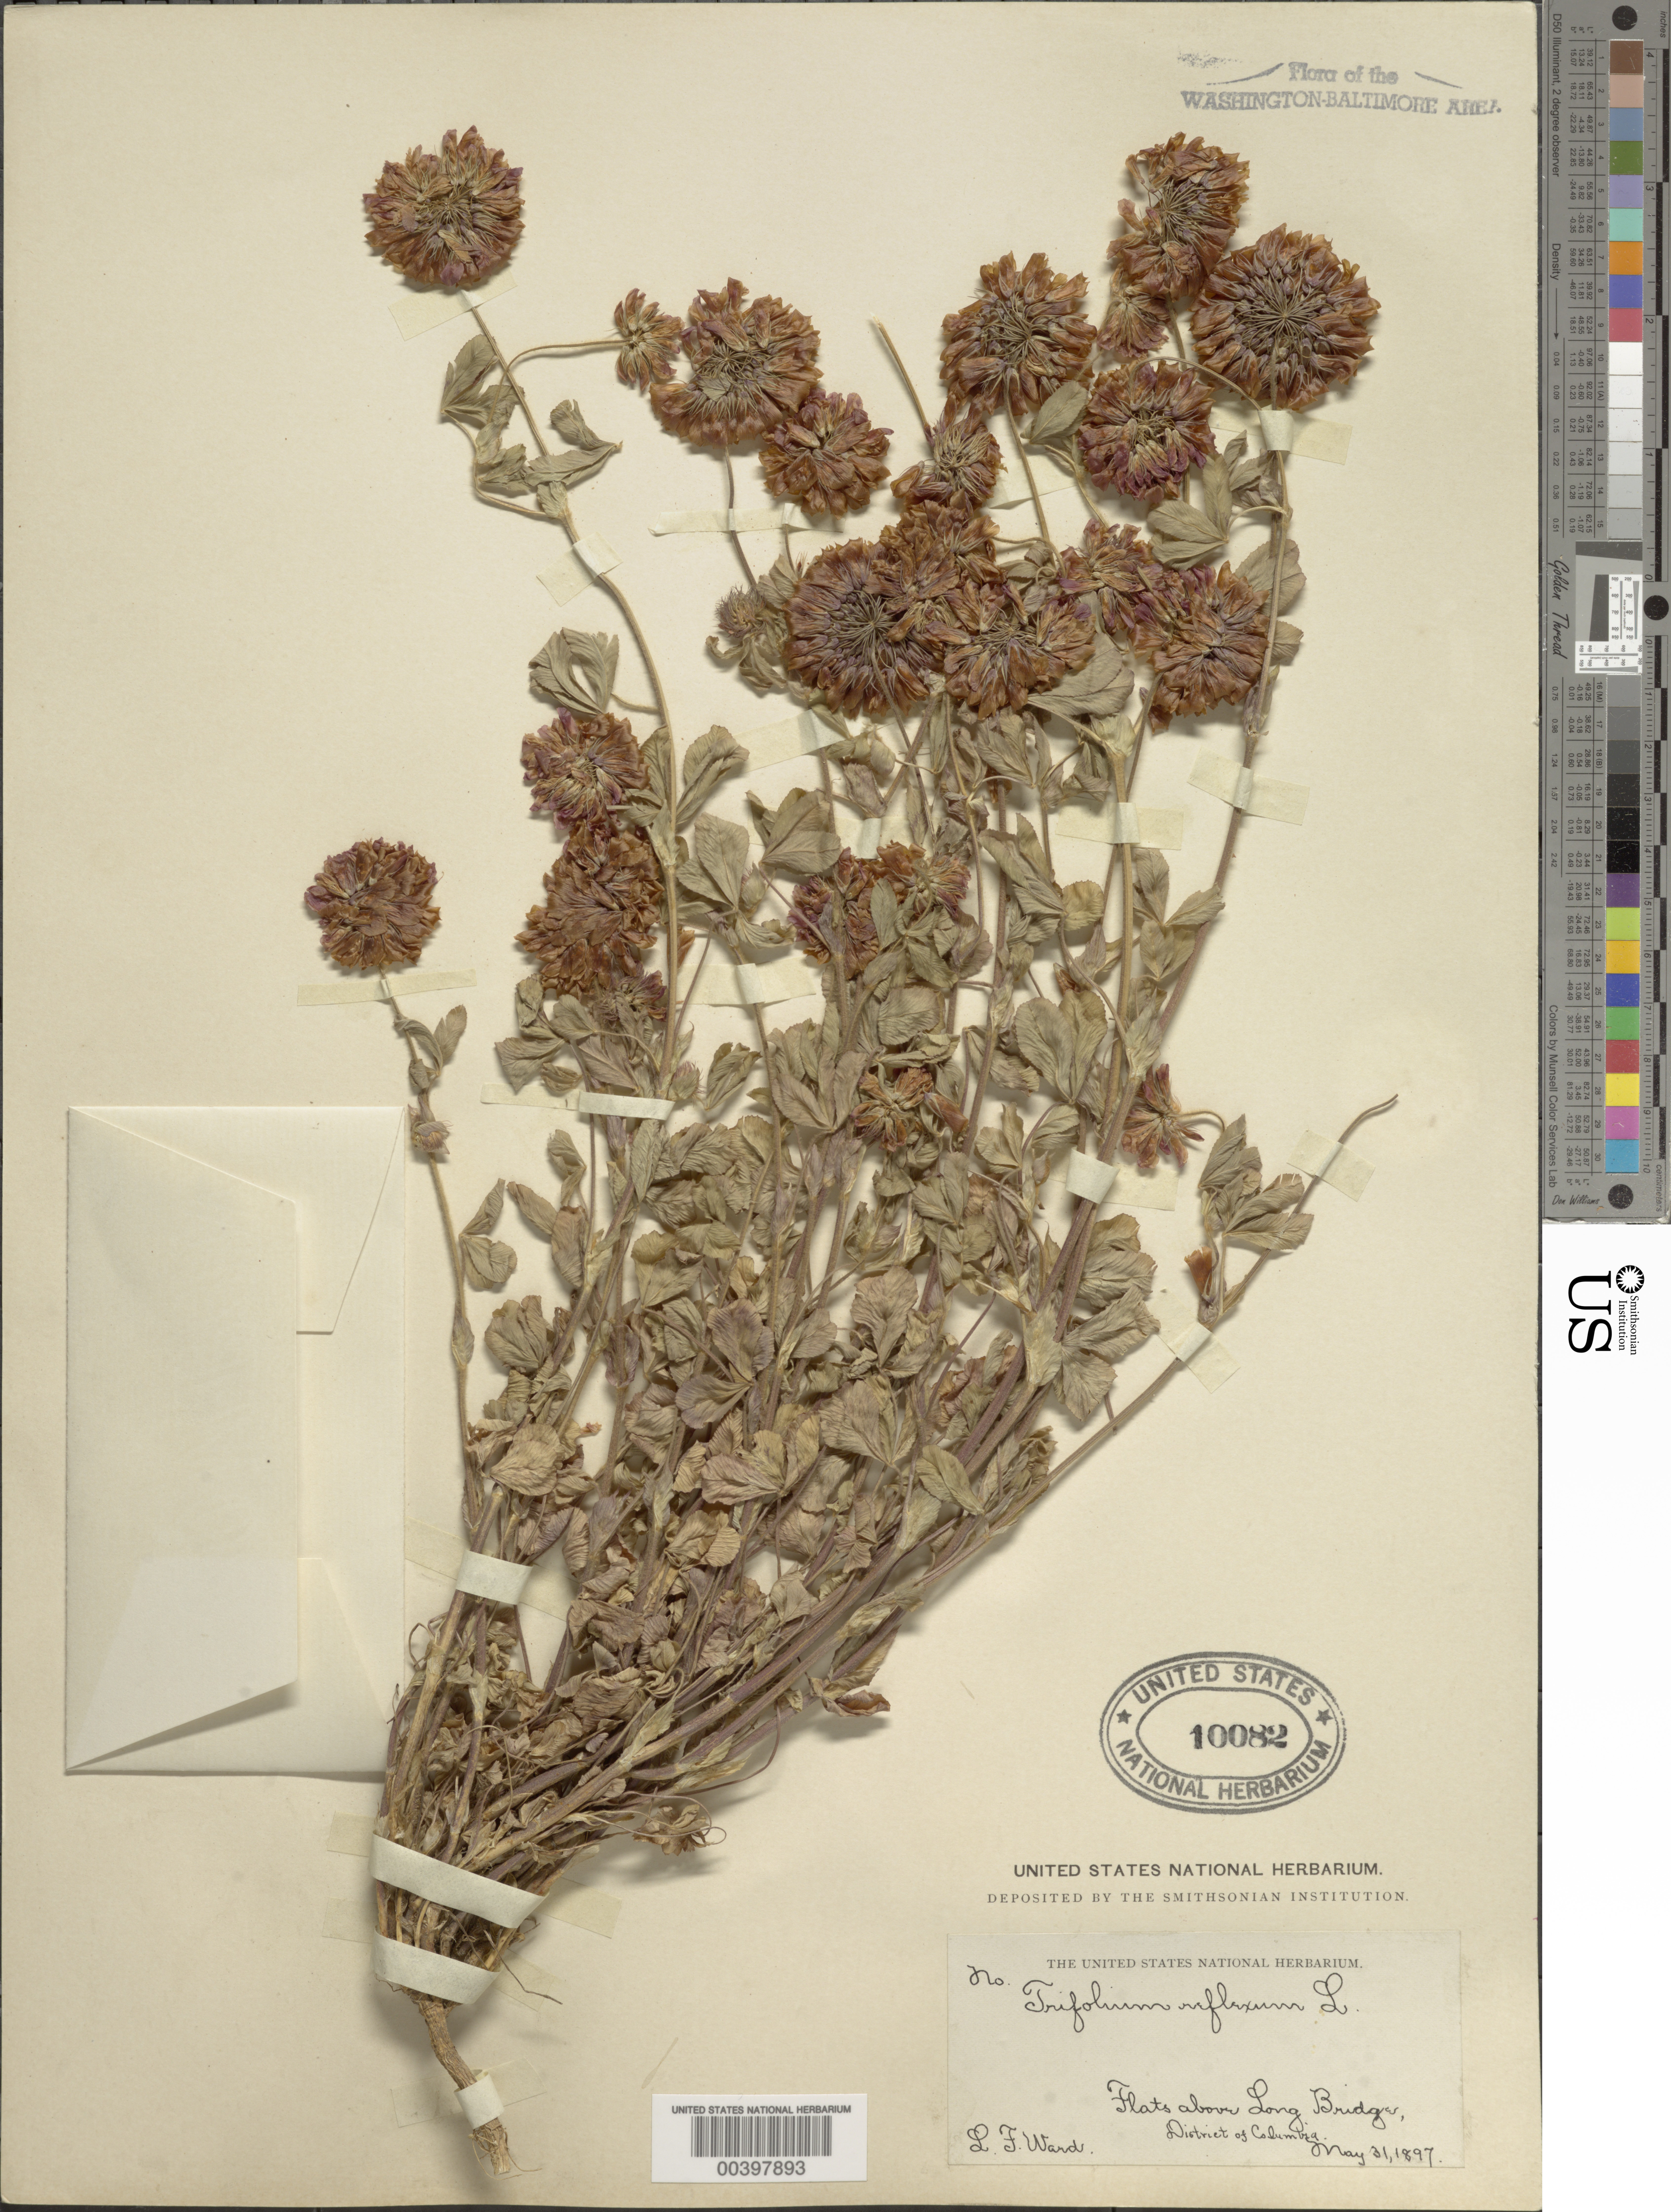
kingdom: Plantae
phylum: Tracheophyta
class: Magnoliopsida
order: Fabales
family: Fabaceae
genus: Trifolium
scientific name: Trifolium reflexum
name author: L.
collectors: L. F. Ward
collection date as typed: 31 May 1897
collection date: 1897-05-31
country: United States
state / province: District of Columbia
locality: Flats along Long Bridge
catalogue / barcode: US 10082